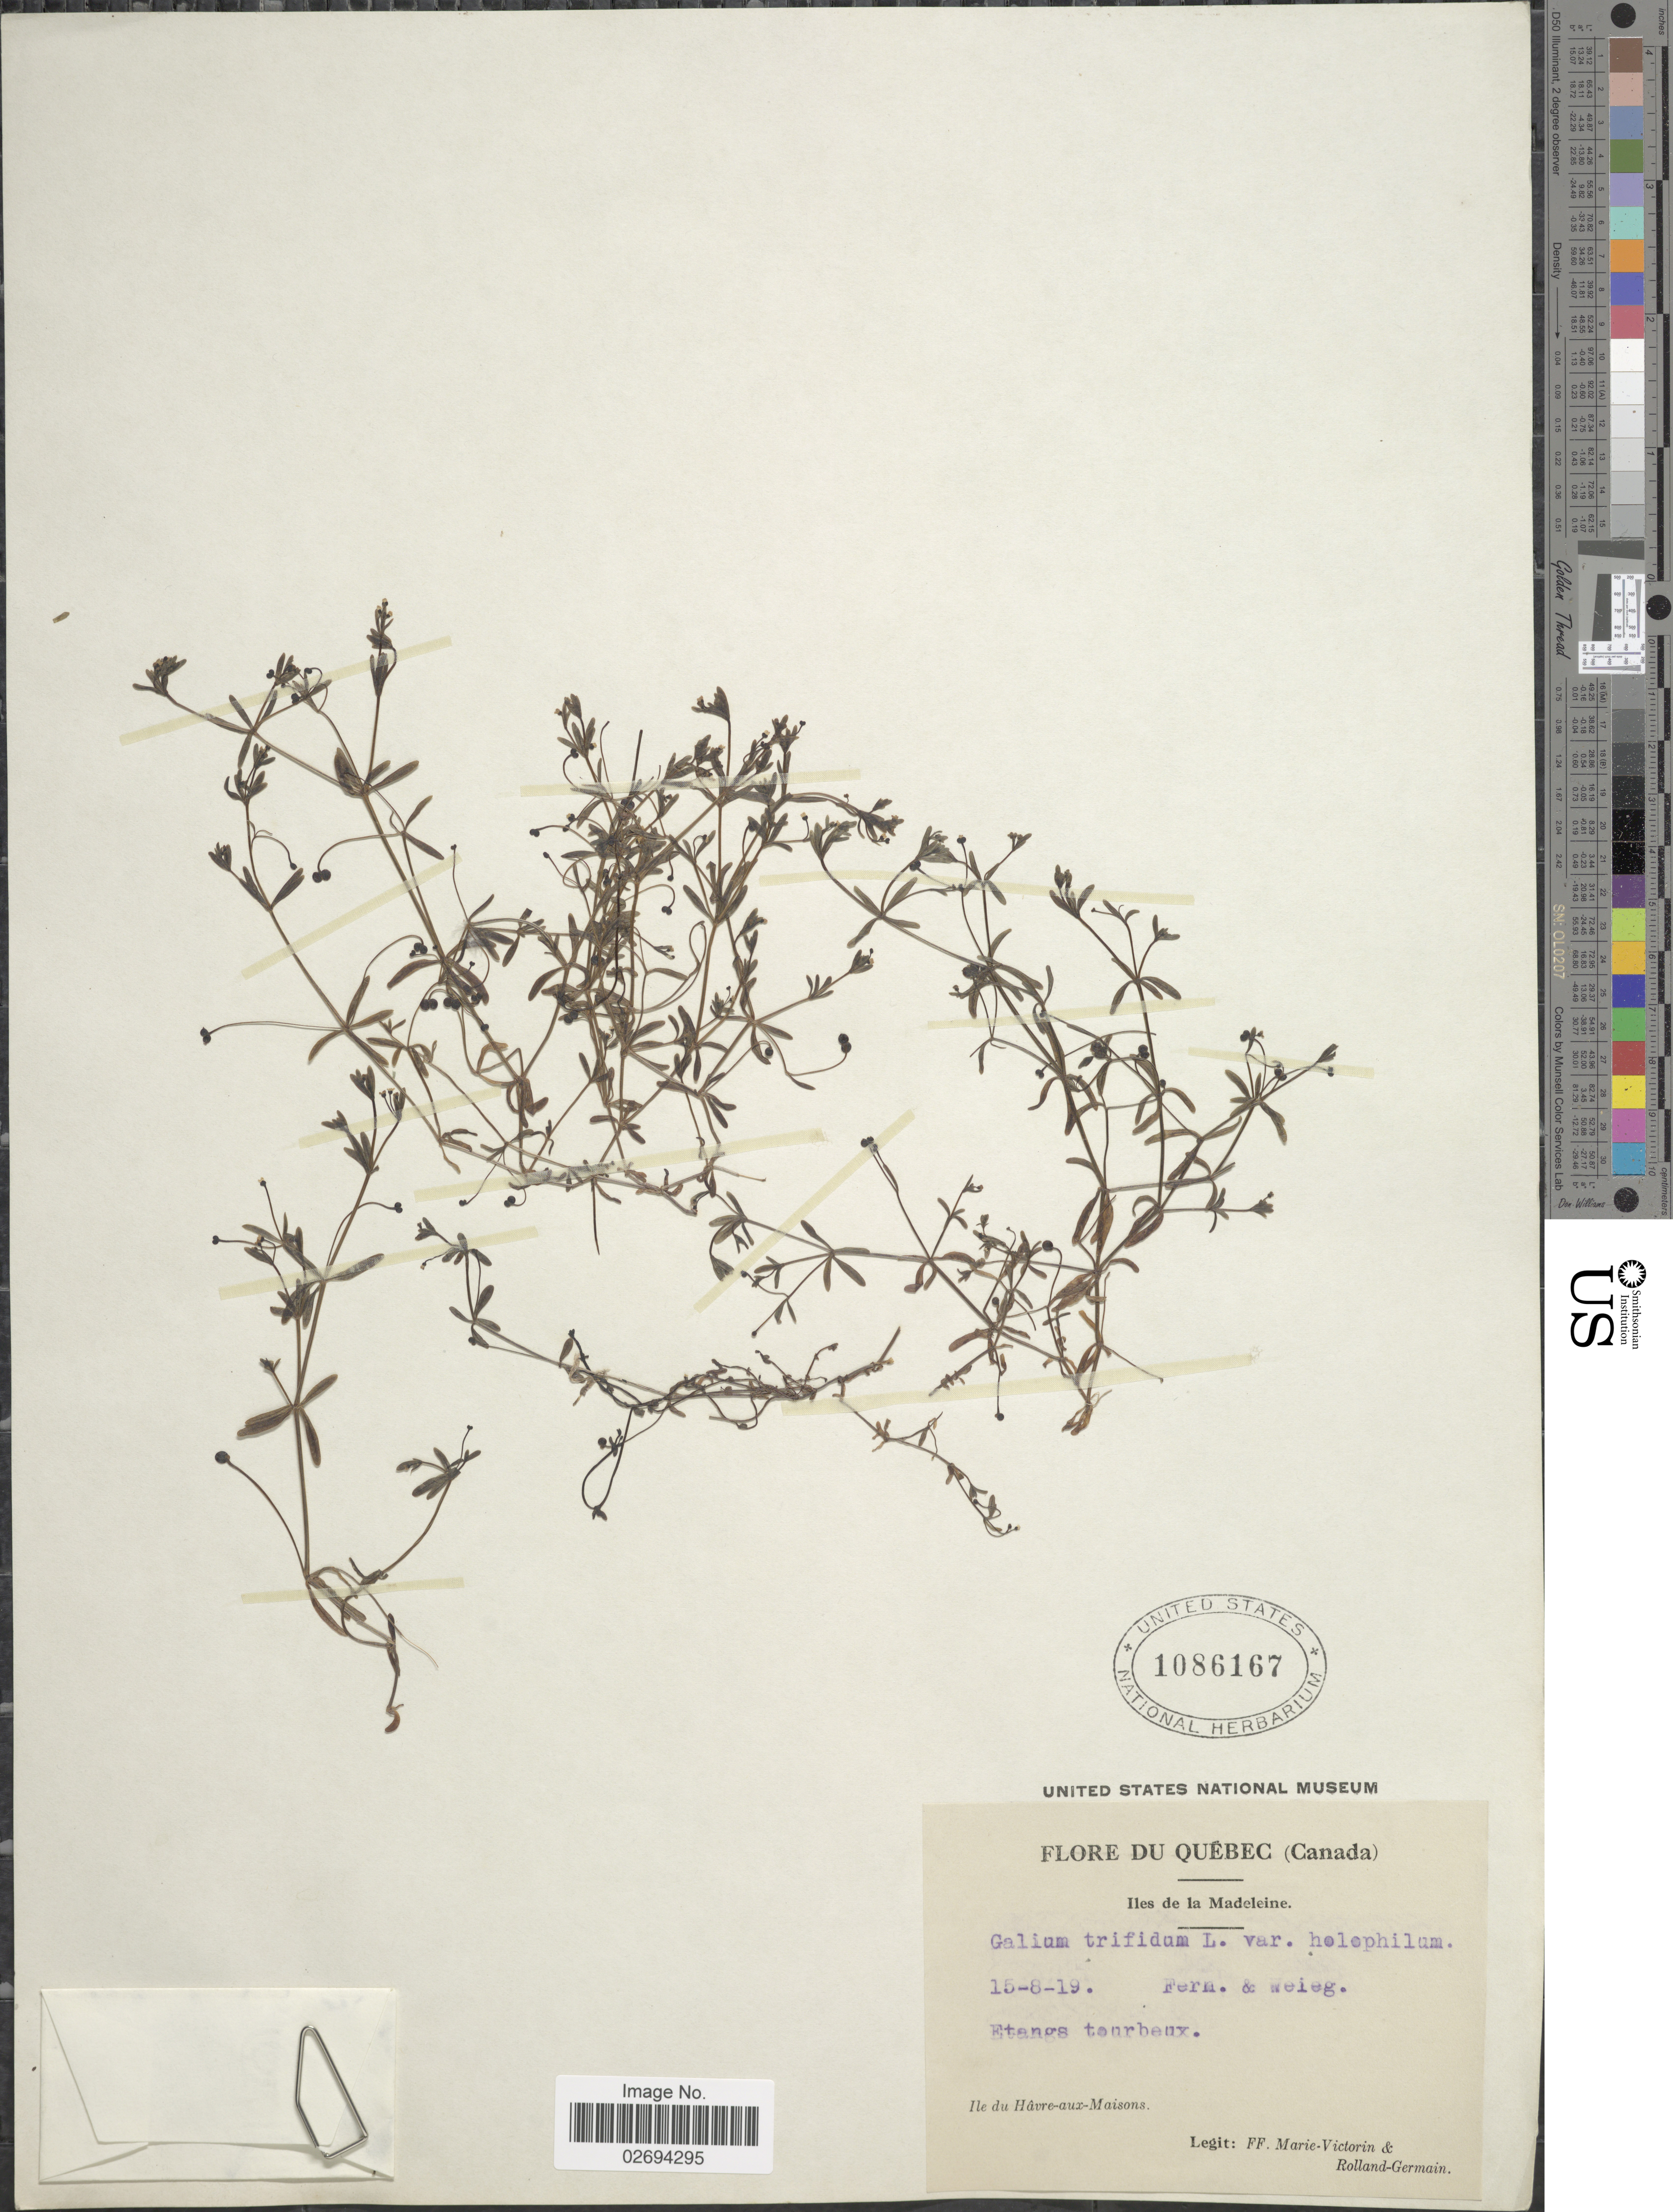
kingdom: Plantae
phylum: Tracheophyta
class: Magnoliopsida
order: Gentianales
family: Rubiaceae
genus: Galium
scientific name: Galium trifidum var. halophilum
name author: Fernald & Wiegand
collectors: F. Marie-Victorin & Rolland-Germain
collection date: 1919-08-15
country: Canada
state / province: Quebec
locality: Iles de la Madeleine. Etangs tourbeux. Ile du Hâvre-aux-Maisons.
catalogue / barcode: US 1086167